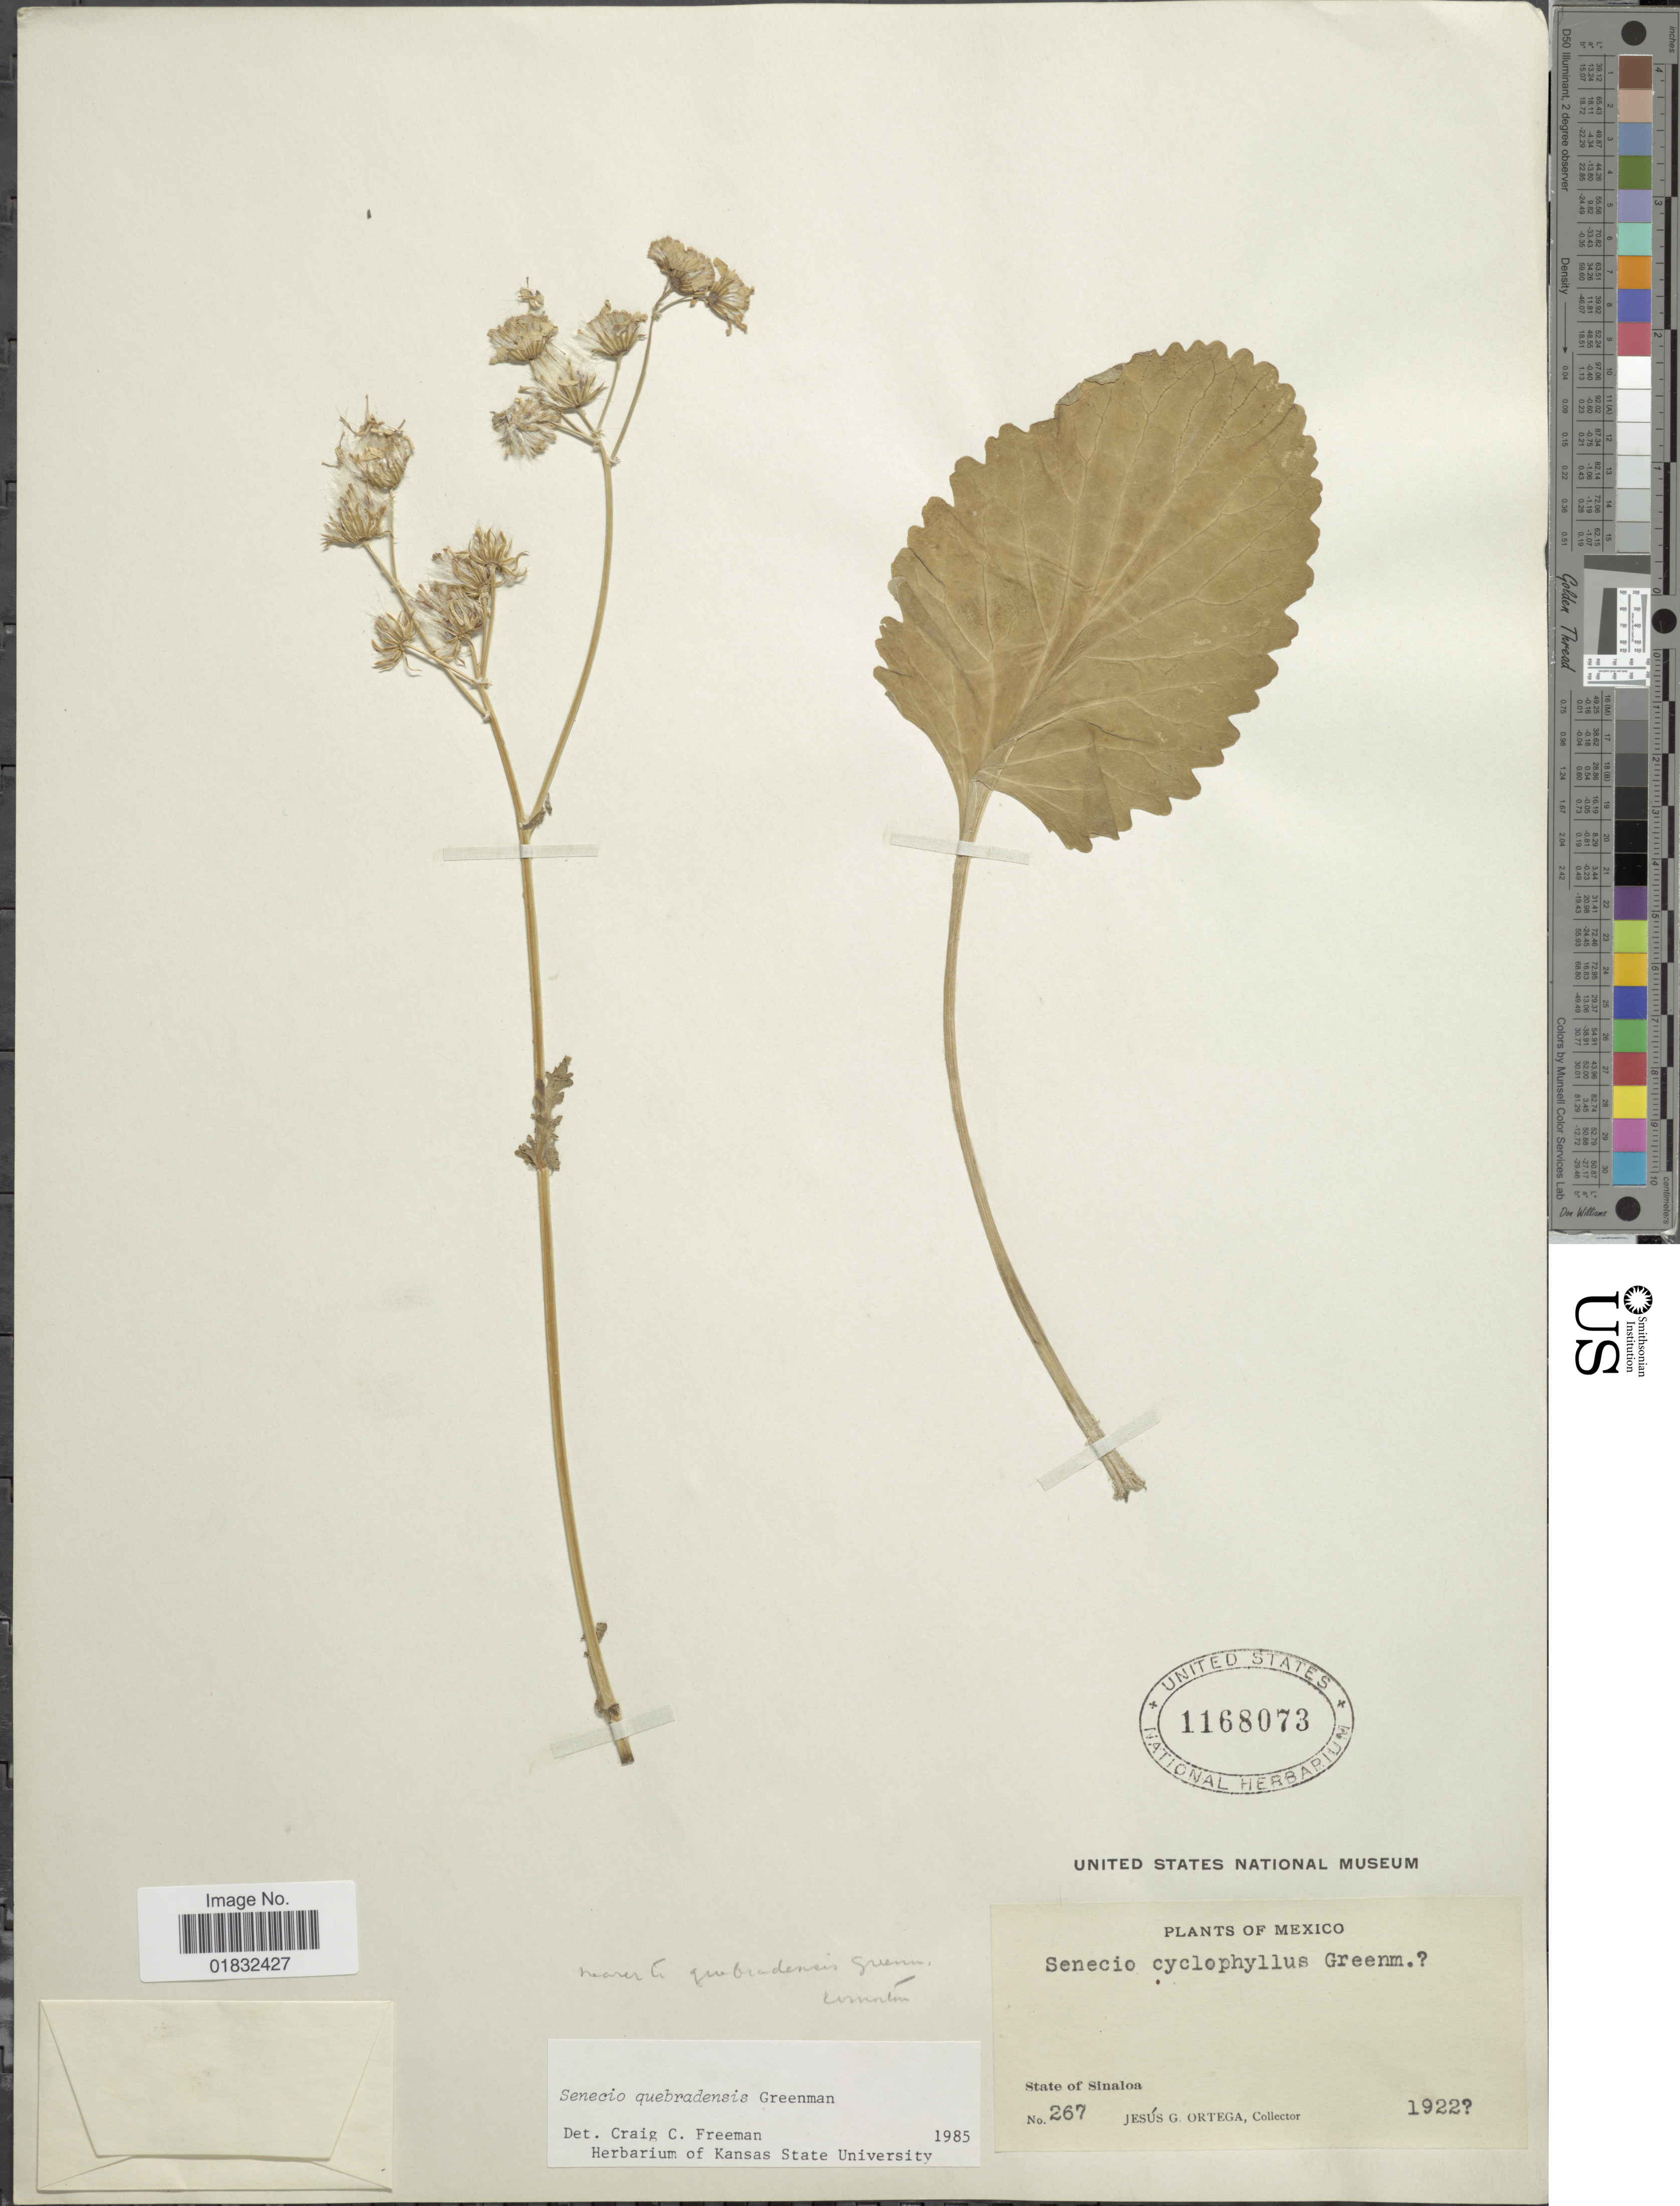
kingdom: Plantae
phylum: Tracheophyta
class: Magnoliopsida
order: Asterales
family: Asteraceae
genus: Packera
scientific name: Packera quebradensis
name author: (Greenm.) W.A. Weber & Á. Löve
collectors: J. Ortega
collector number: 267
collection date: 1922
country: Mexico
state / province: Sinaloa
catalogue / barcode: US 1168073